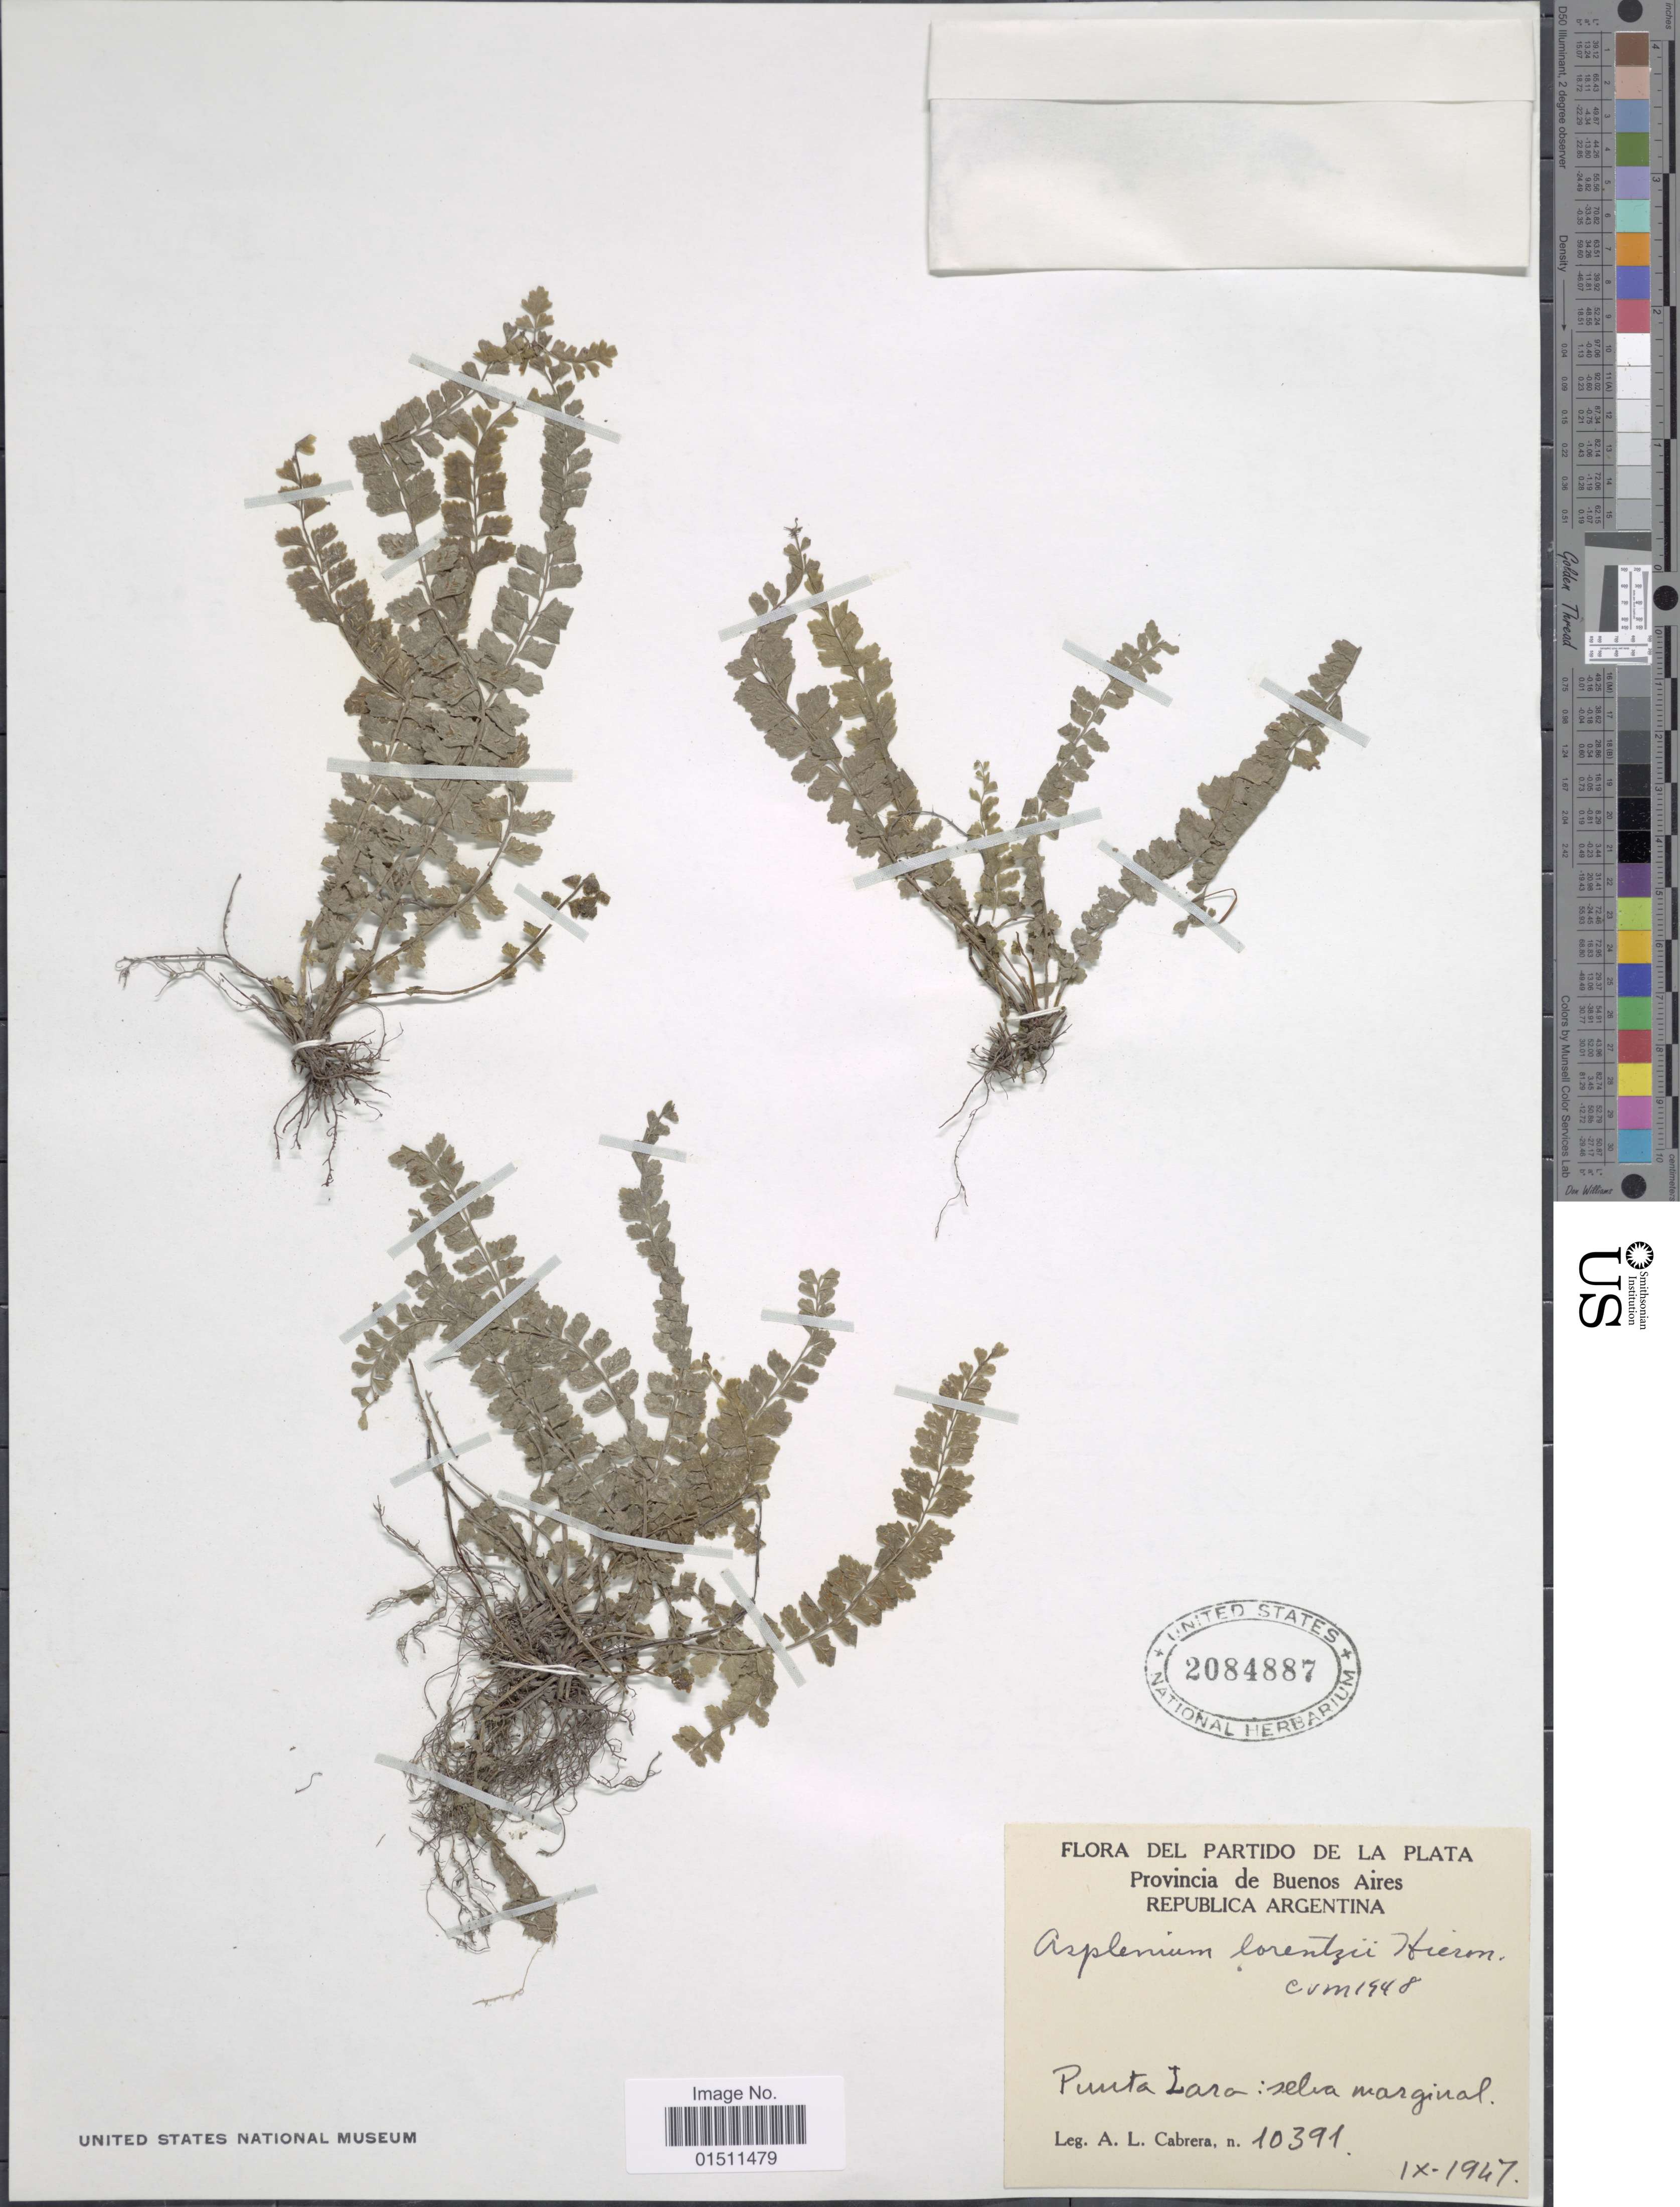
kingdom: Plantae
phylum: Tracheophyta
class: Polypodiopsida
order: Polypodiales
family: Aspleniaceae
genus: Asplenium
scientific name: Asplenium lorentzii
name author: Hieron.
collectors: A. L. Cabrera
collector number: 10391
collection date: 1947-09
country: Argentina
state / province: Buenos Aires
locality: Partido de la Plata, Provincia de Buenos Aires, Republica Argentina, Punta Lara: selva marginal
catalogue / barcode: US 2084887